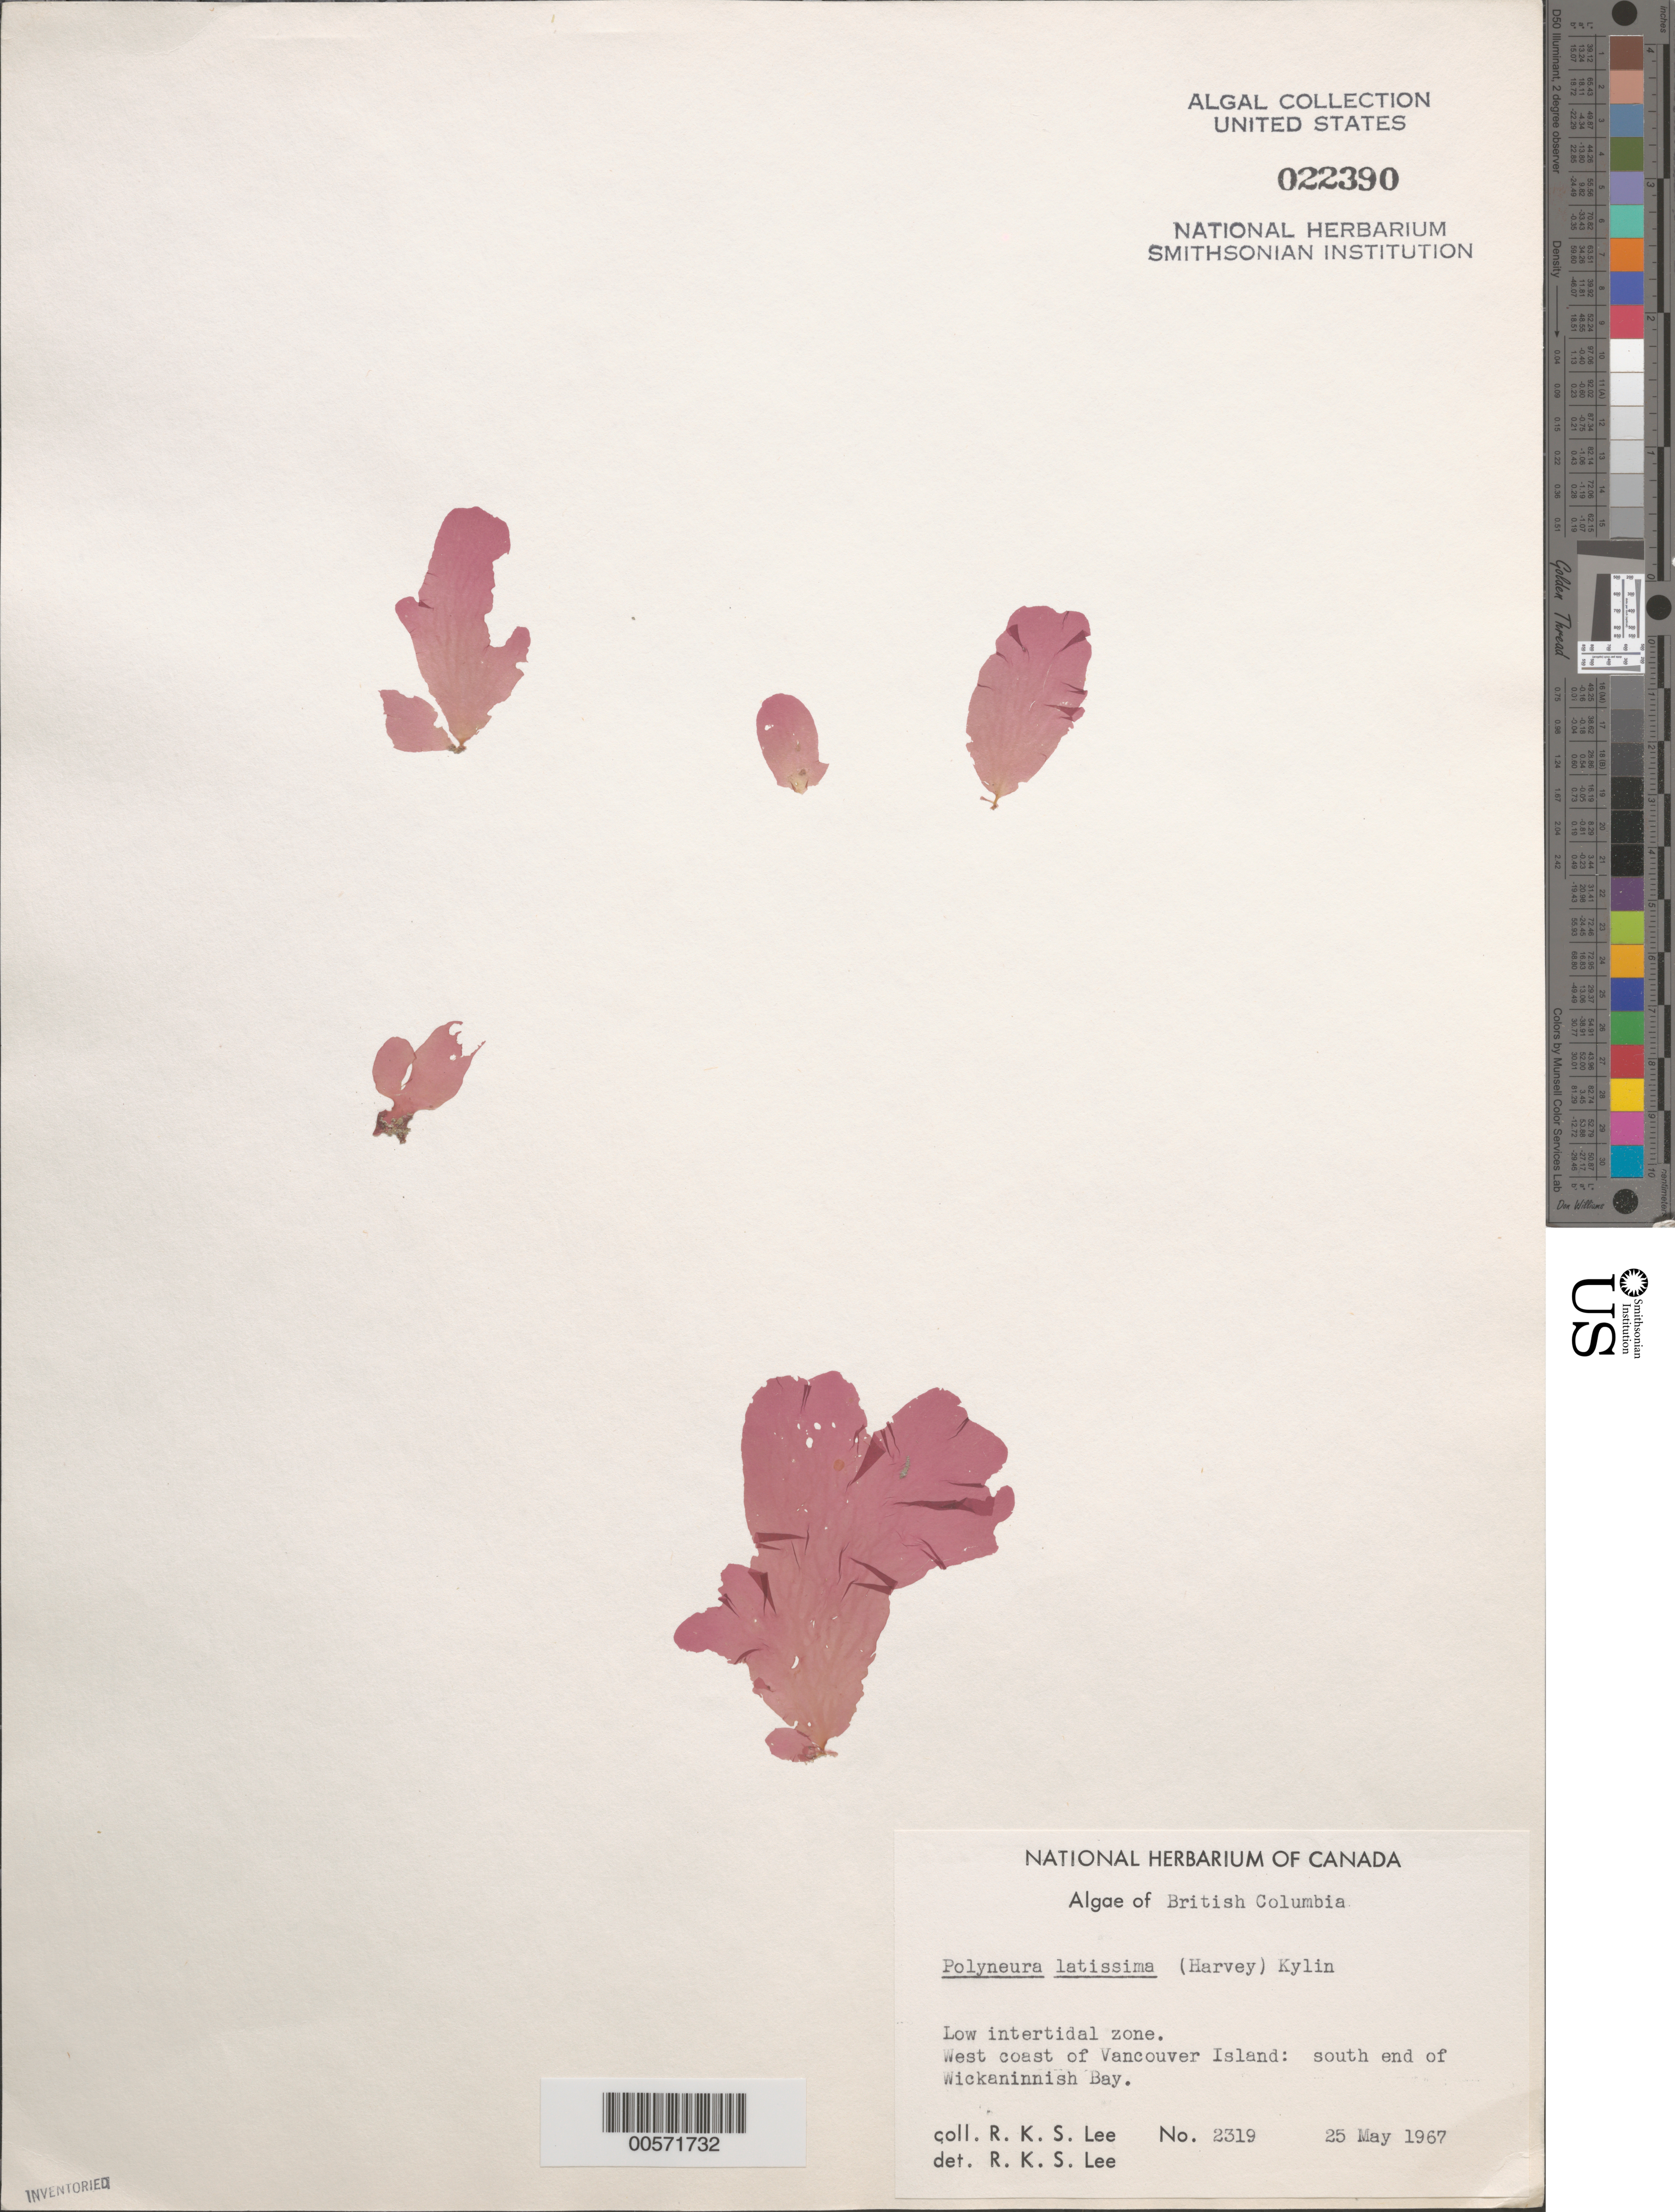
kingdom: Plantae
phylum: Rhodophyta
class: Florideophyceae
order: Ceramiales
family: Delesseriaceae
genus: Polyneura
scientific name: Polyneura latissima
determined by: Lee, R. K. S.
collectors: R. Lee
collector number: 2319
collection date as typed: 25 May 1967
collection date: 1967-05-25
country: Canada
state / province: British Columbia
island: Vancouver Island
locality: Wickaninnish Bay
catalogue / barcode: US 22390